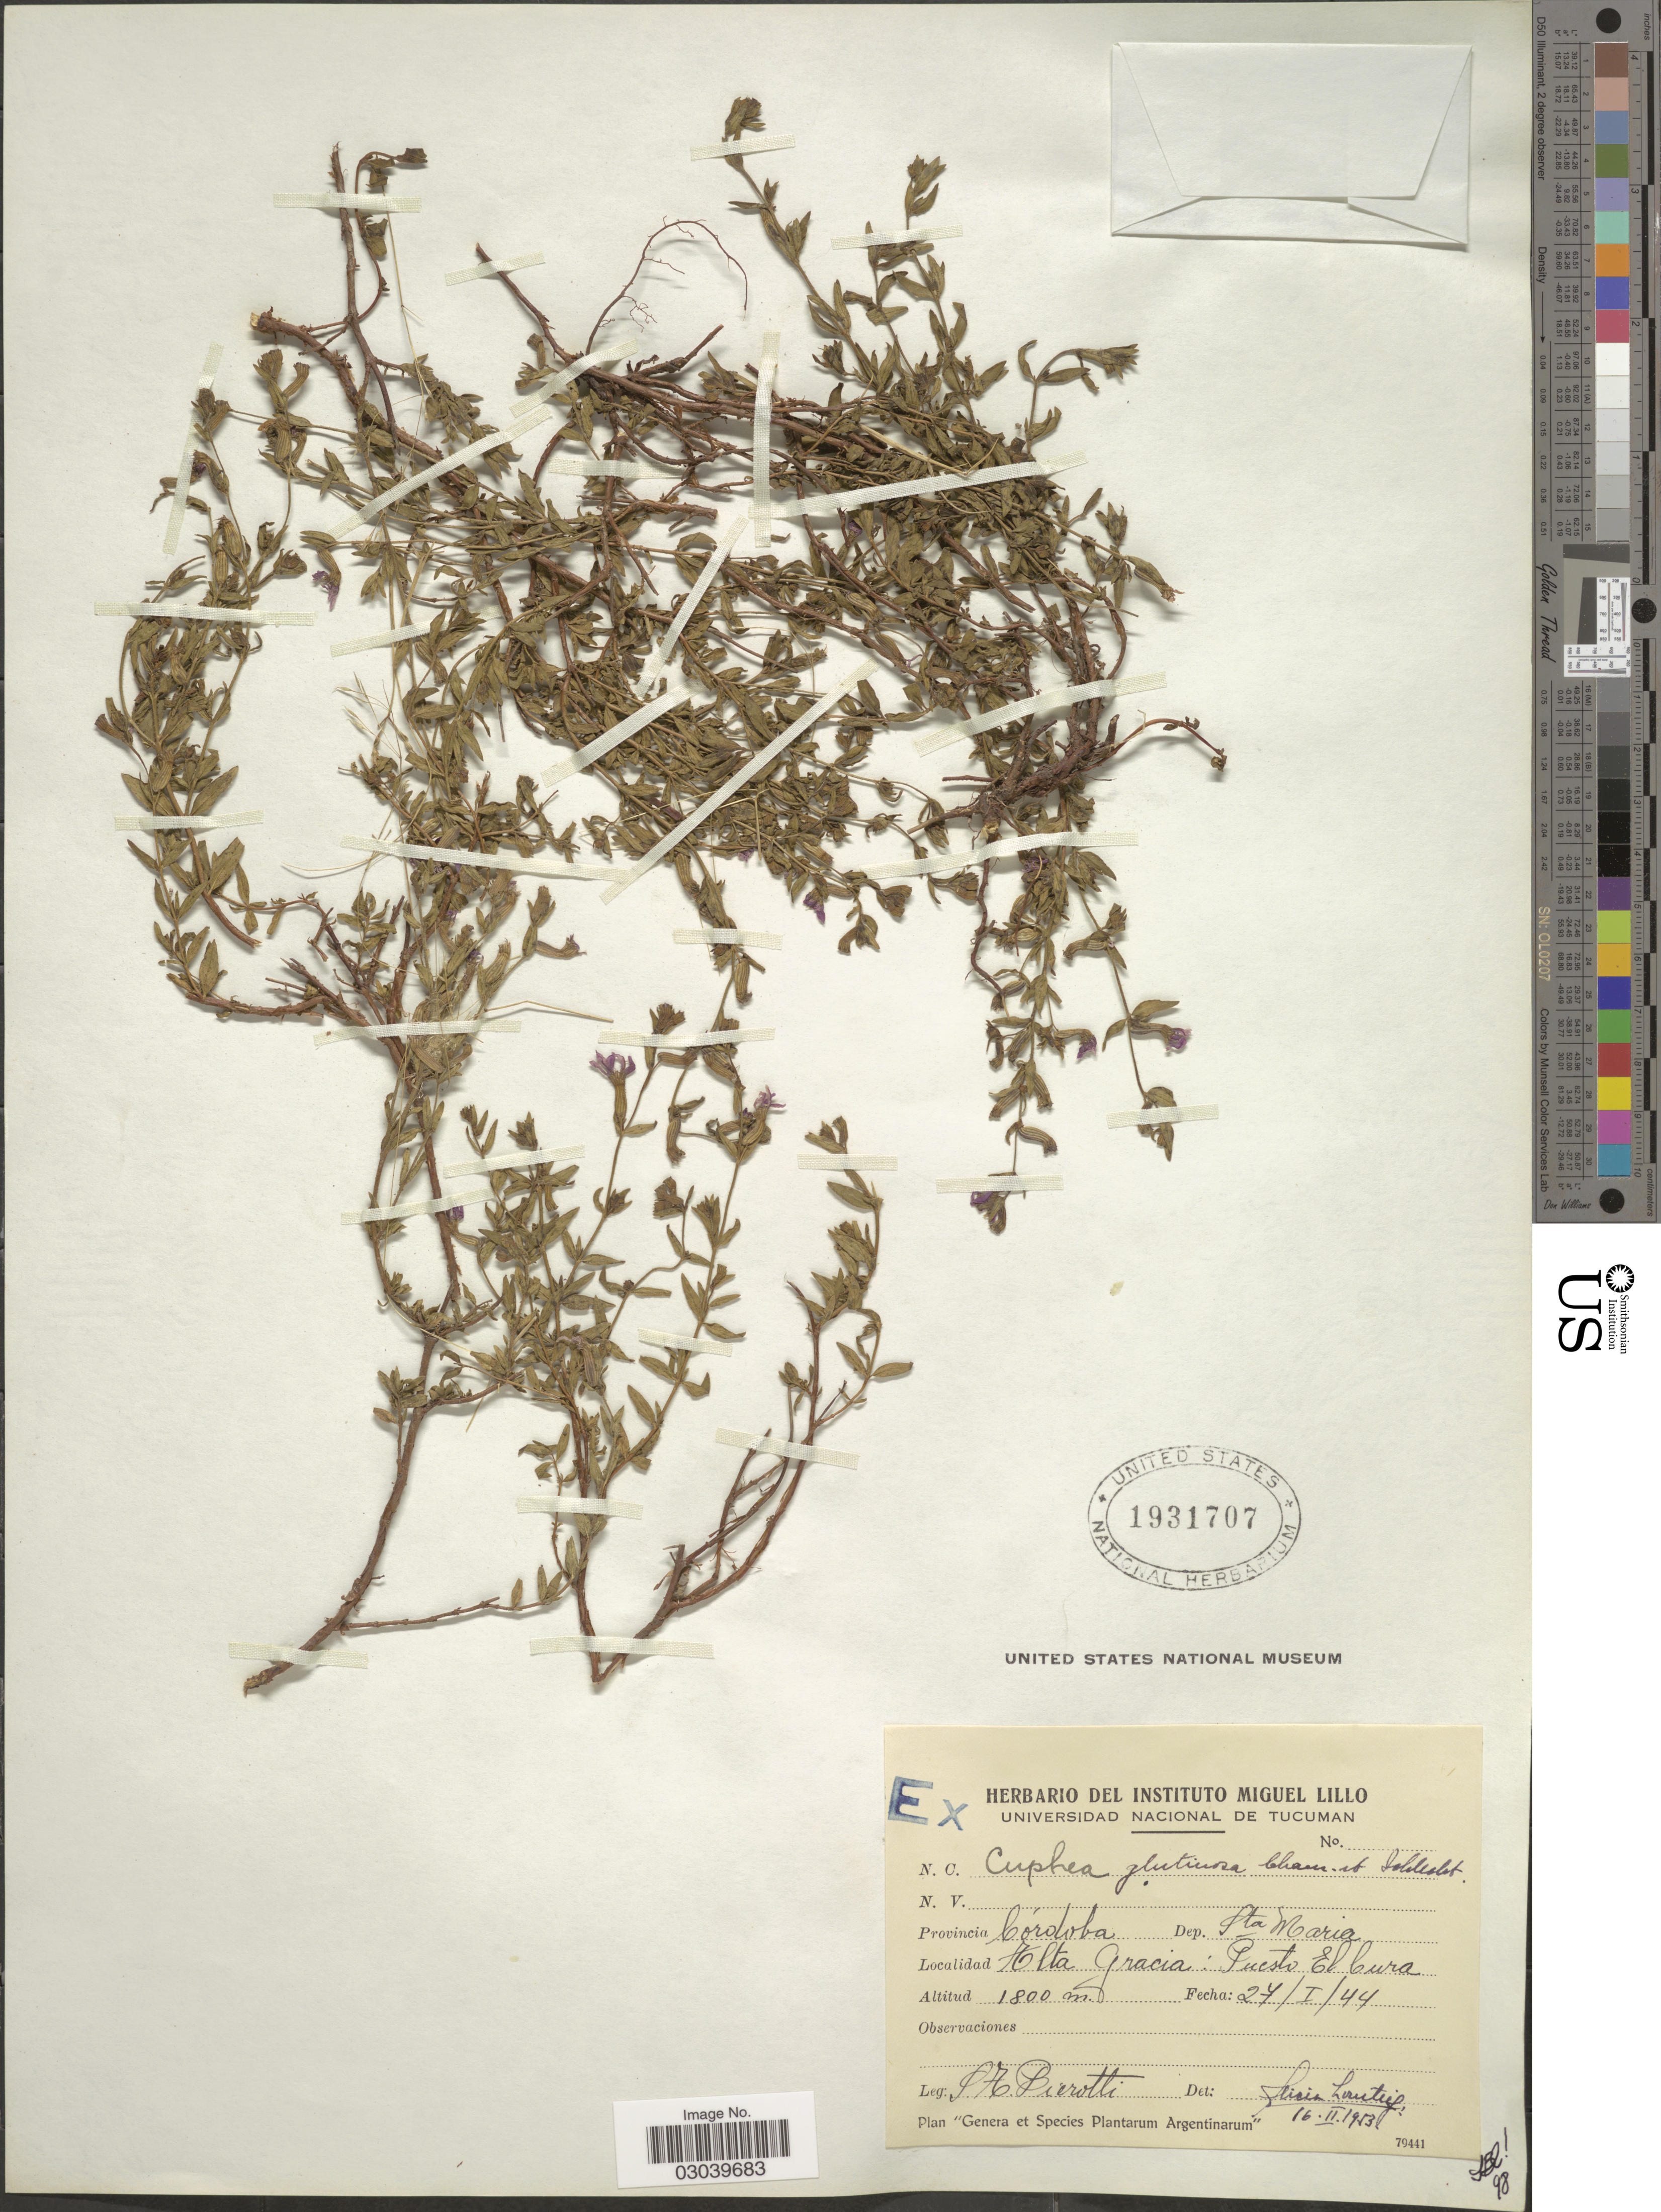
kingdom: Plantae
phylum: Tracheophyta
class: Magnoliopsida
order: Myrtales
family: Lythraceae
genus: Cuphea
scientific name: Cuphea glutinosa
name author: Cham. & Schltdl.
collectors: S. A. Pierotti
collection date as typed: Transcribed d/m/y: 27/1/44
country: Argentina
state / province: Cordoba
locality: Dep. Sta Maria. Alta Gracia: Puesto El Cura.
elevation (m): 1800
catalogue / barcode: US 1931707